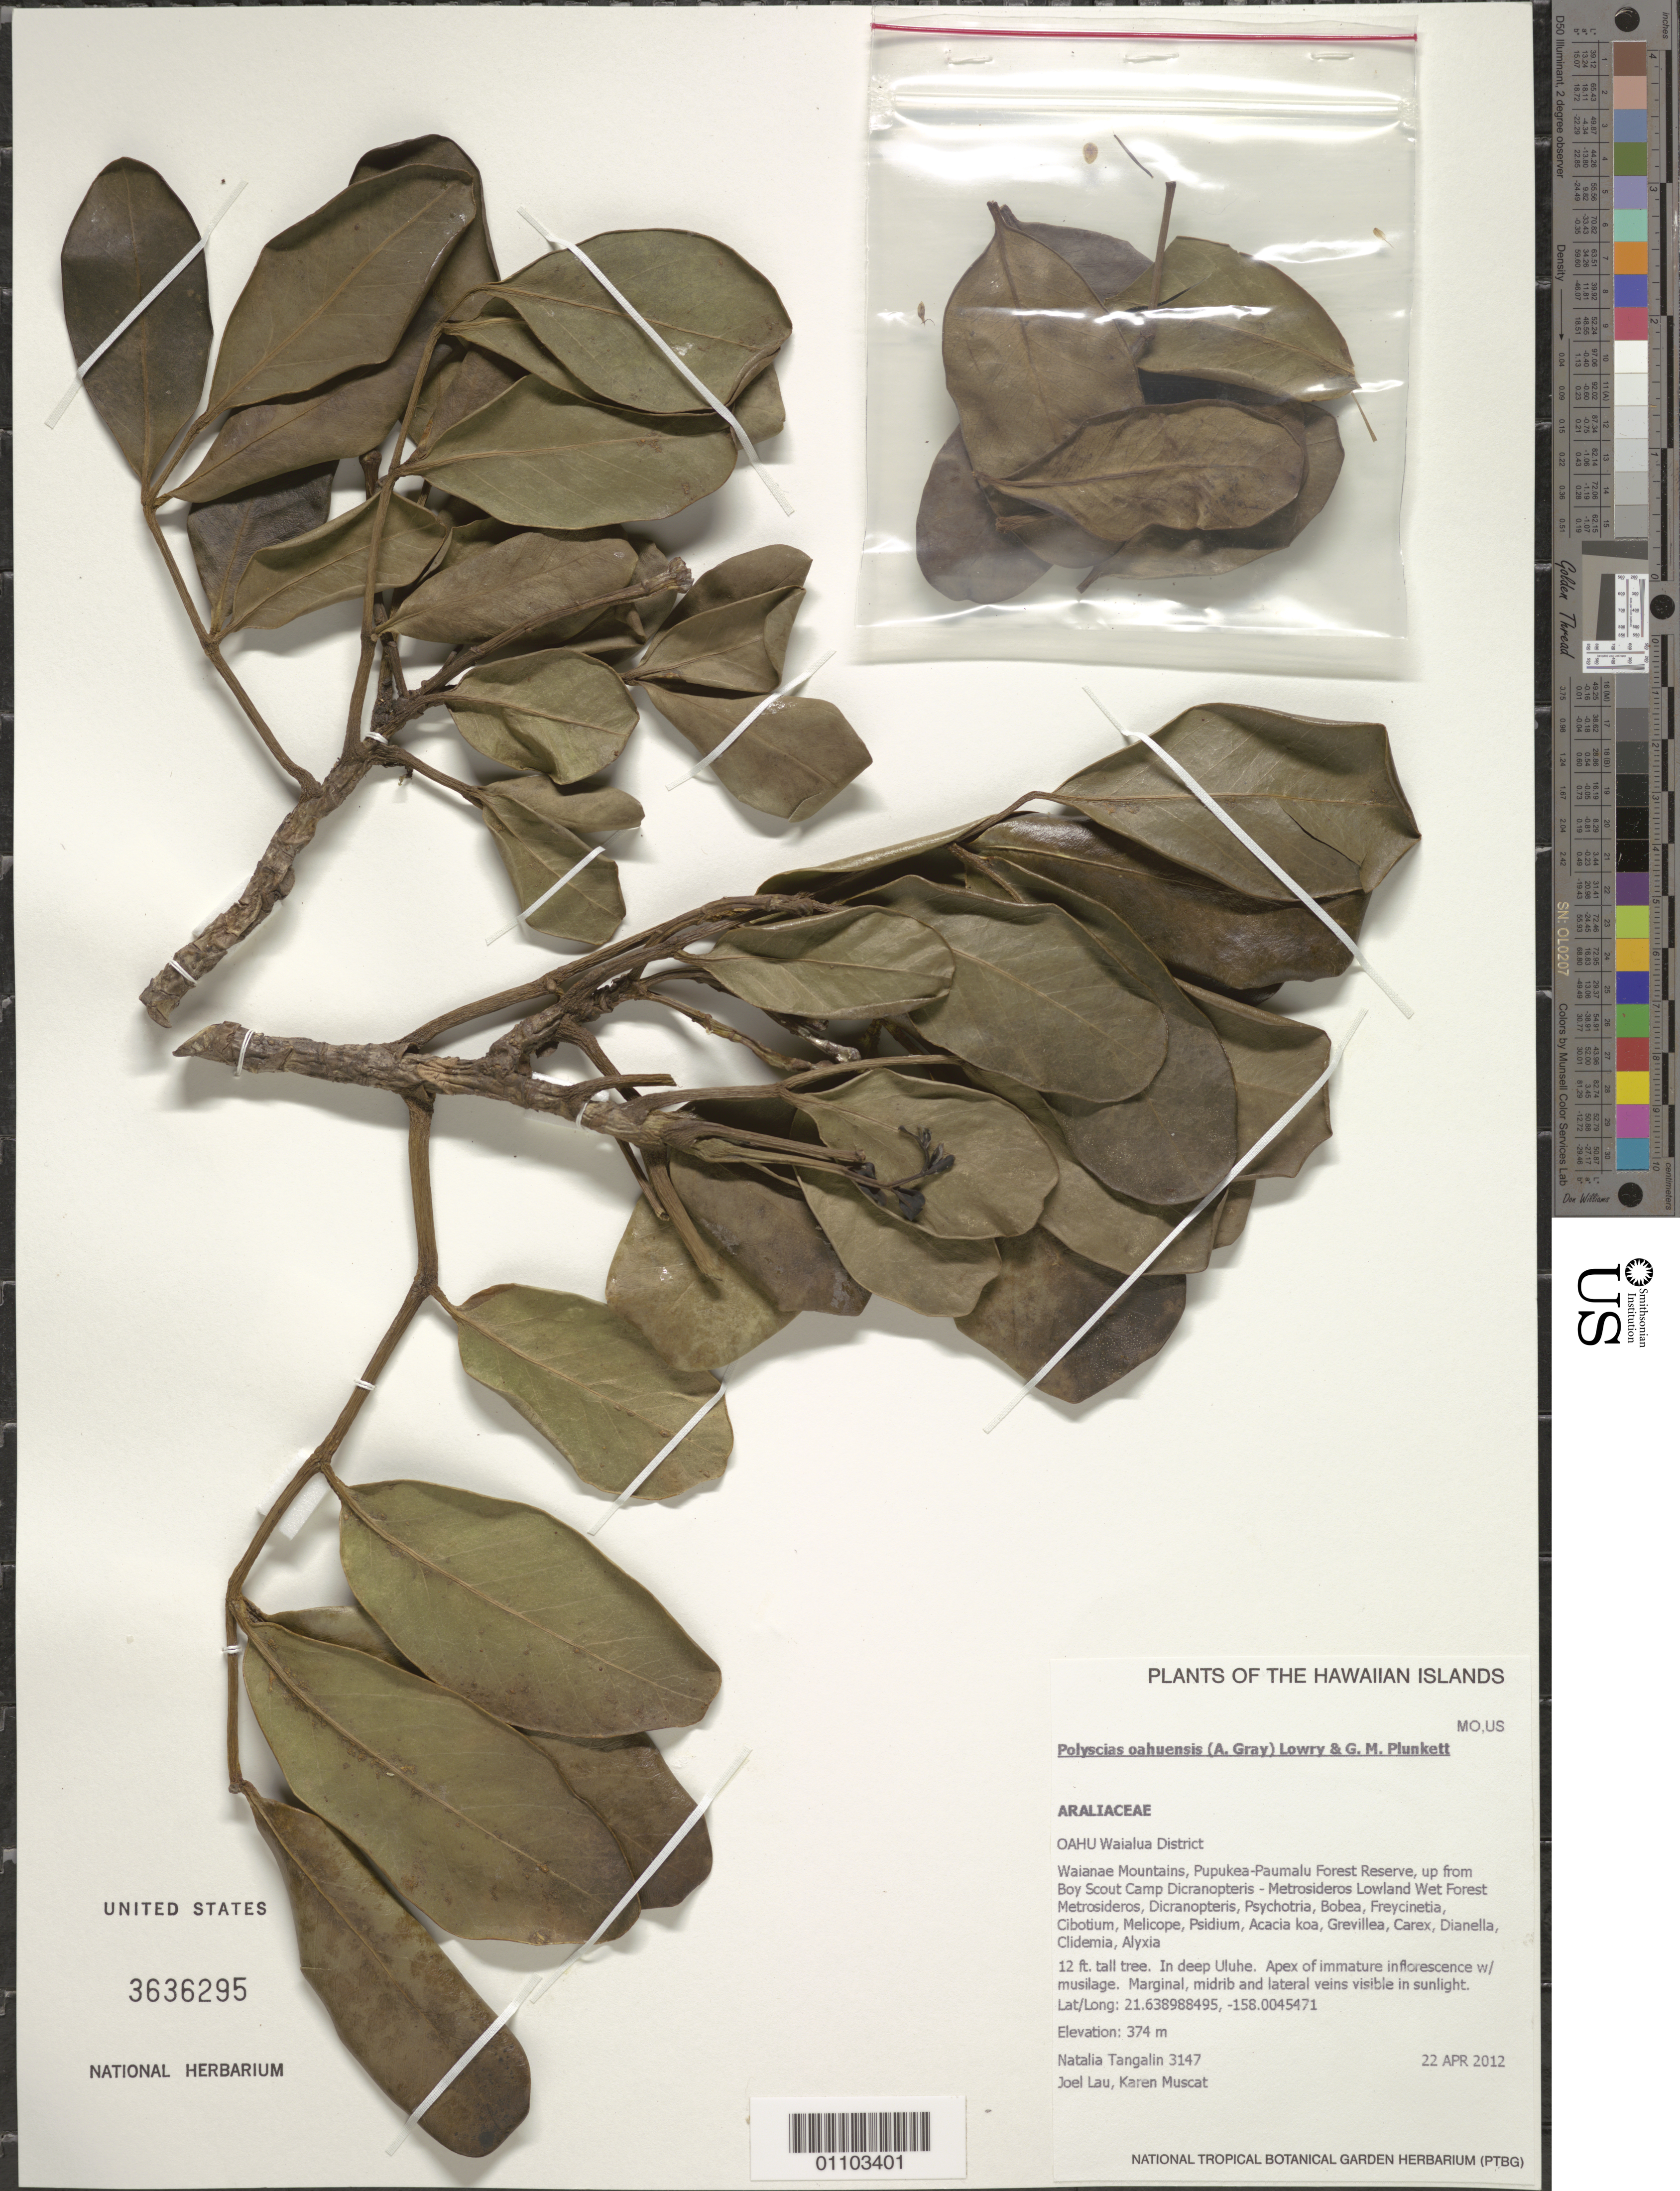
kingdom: Plantae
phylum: Tracheophyta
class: Magnoliopsida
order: Apiales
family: Araliaceae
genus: Polyscias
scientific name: Polyscias oahuensis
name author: (A. Gray) Lowry & G. M. Plunkett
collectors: N. Tangalin, J. Lau & K. Muscat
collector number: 3147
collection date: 2012-04-22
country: United States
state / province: Hawaii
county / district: Honolulu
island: Oahu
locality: Waianae District, Waianae Mountains, Kuaokala Forest Reserve, up from Boy Scout Camp.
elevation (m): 374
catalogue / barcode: US 3636295